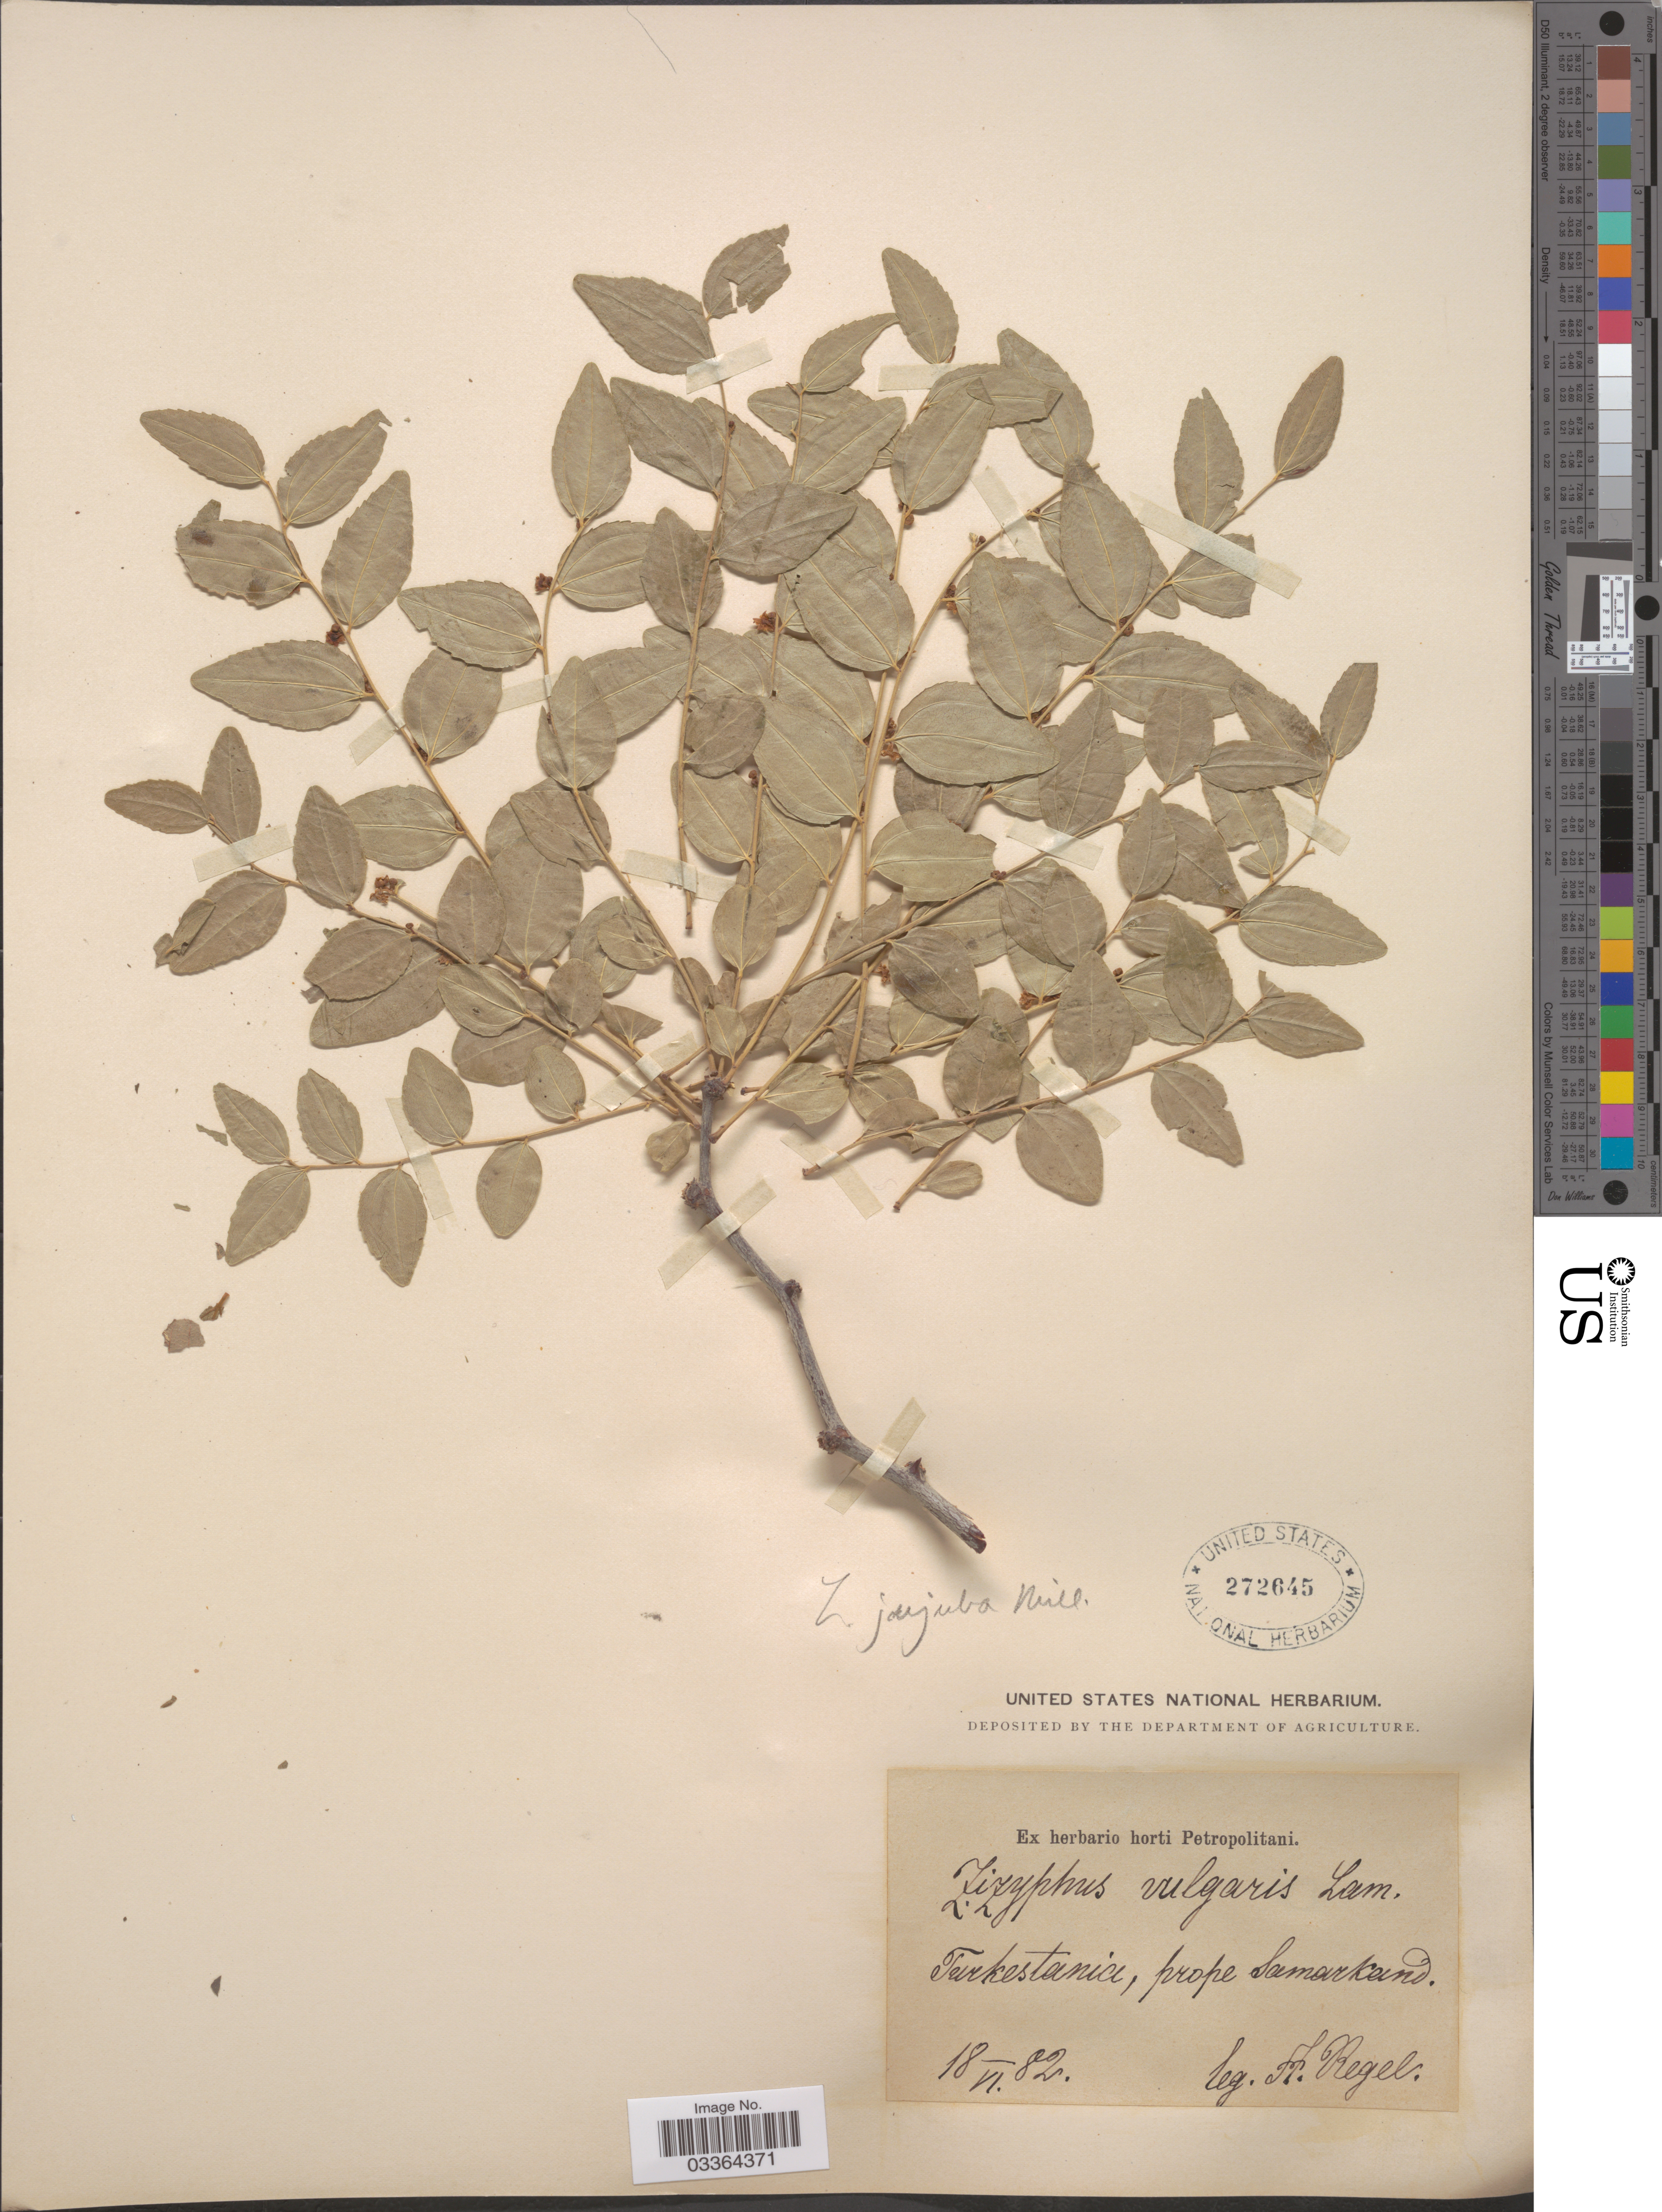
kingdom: Plantae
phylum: Tracheophyta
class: Magnoliopsida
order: Rosales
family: Rhamnaceae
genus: Ziziphus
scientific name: Ziziphus jujuba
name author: Mill.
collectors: A. Regel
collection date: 1882-06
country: Uzbekistan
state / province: Samarqand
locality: Turkestania, prope Samarkand.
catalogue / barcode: US 272645